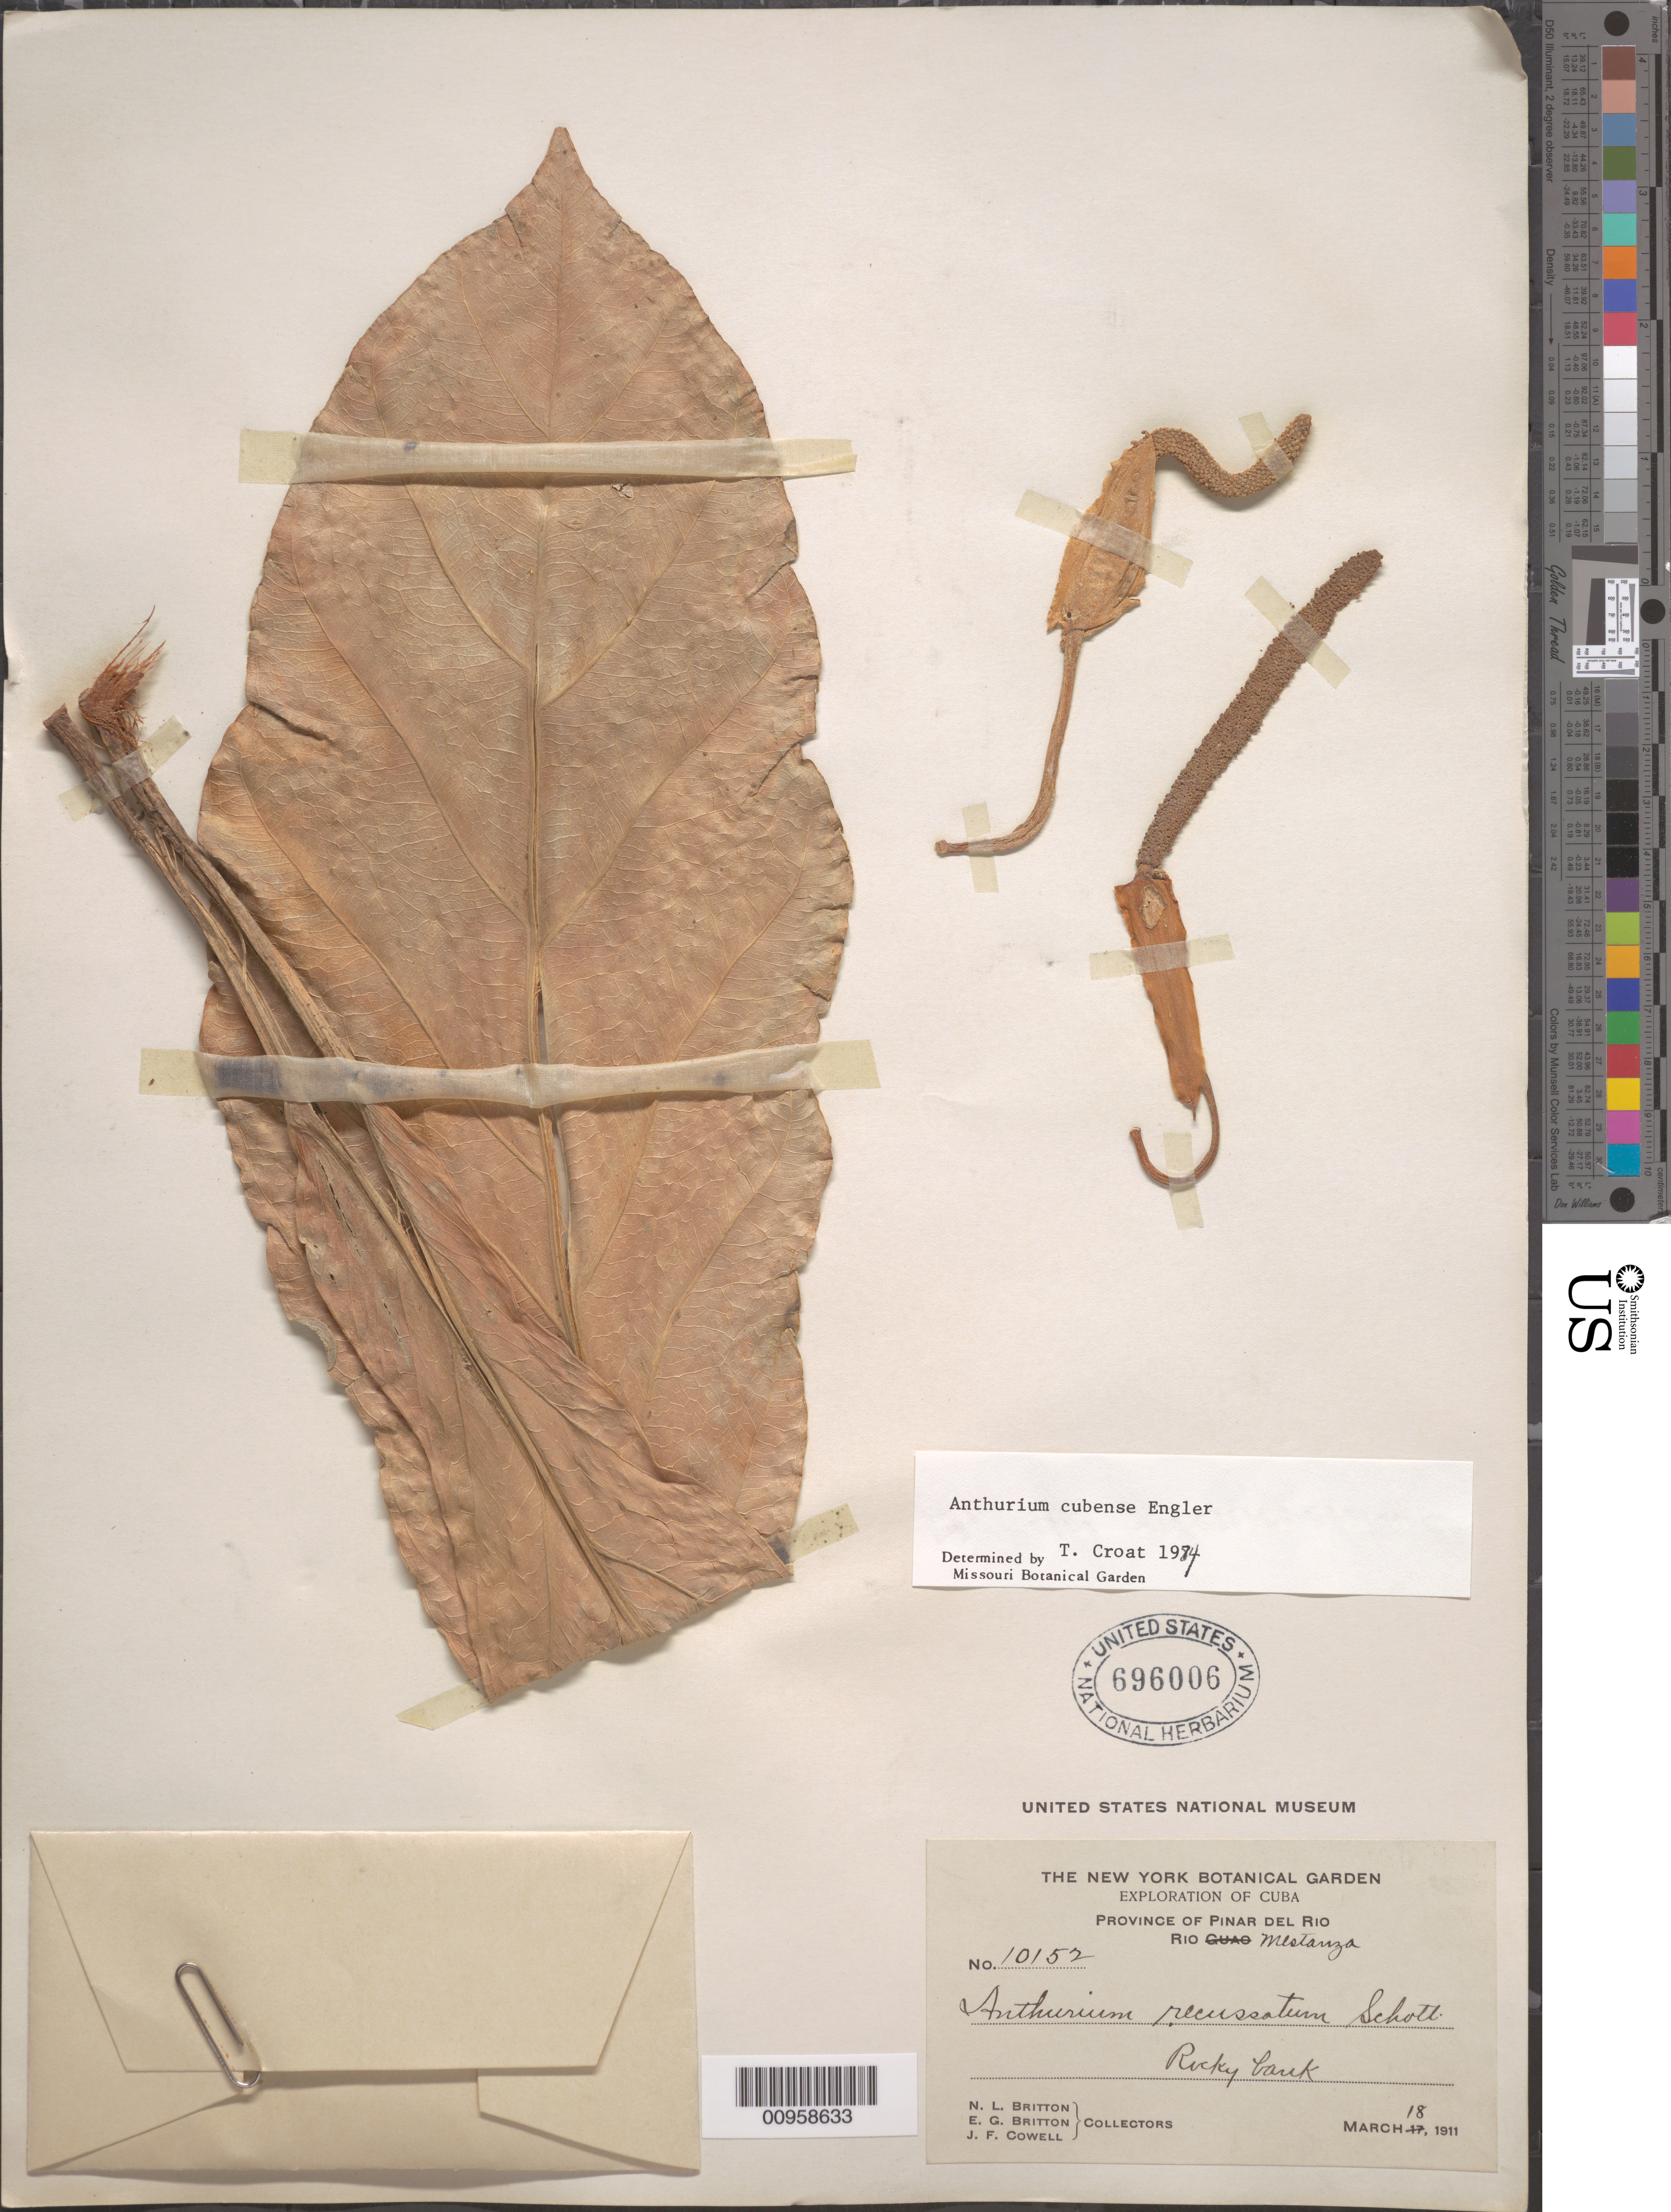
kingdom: Plantae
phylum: Tracheophyta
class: Liliopsida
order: Alismatales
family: Araceae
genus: Anthurium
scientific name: Anthurium cubense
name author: Engl.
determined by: Croat, Thomas B., Missouri Botanical Garden (MO)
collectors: N. Britton, E. G. Britton & J. F. Cowell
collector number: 10152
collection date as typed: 18 Mar 1911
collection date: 1911-03-18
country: Cuba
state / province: Pinar del Rio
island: Cuba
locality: Rio Mestanza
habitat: Rocky bank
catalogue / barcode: US 696006